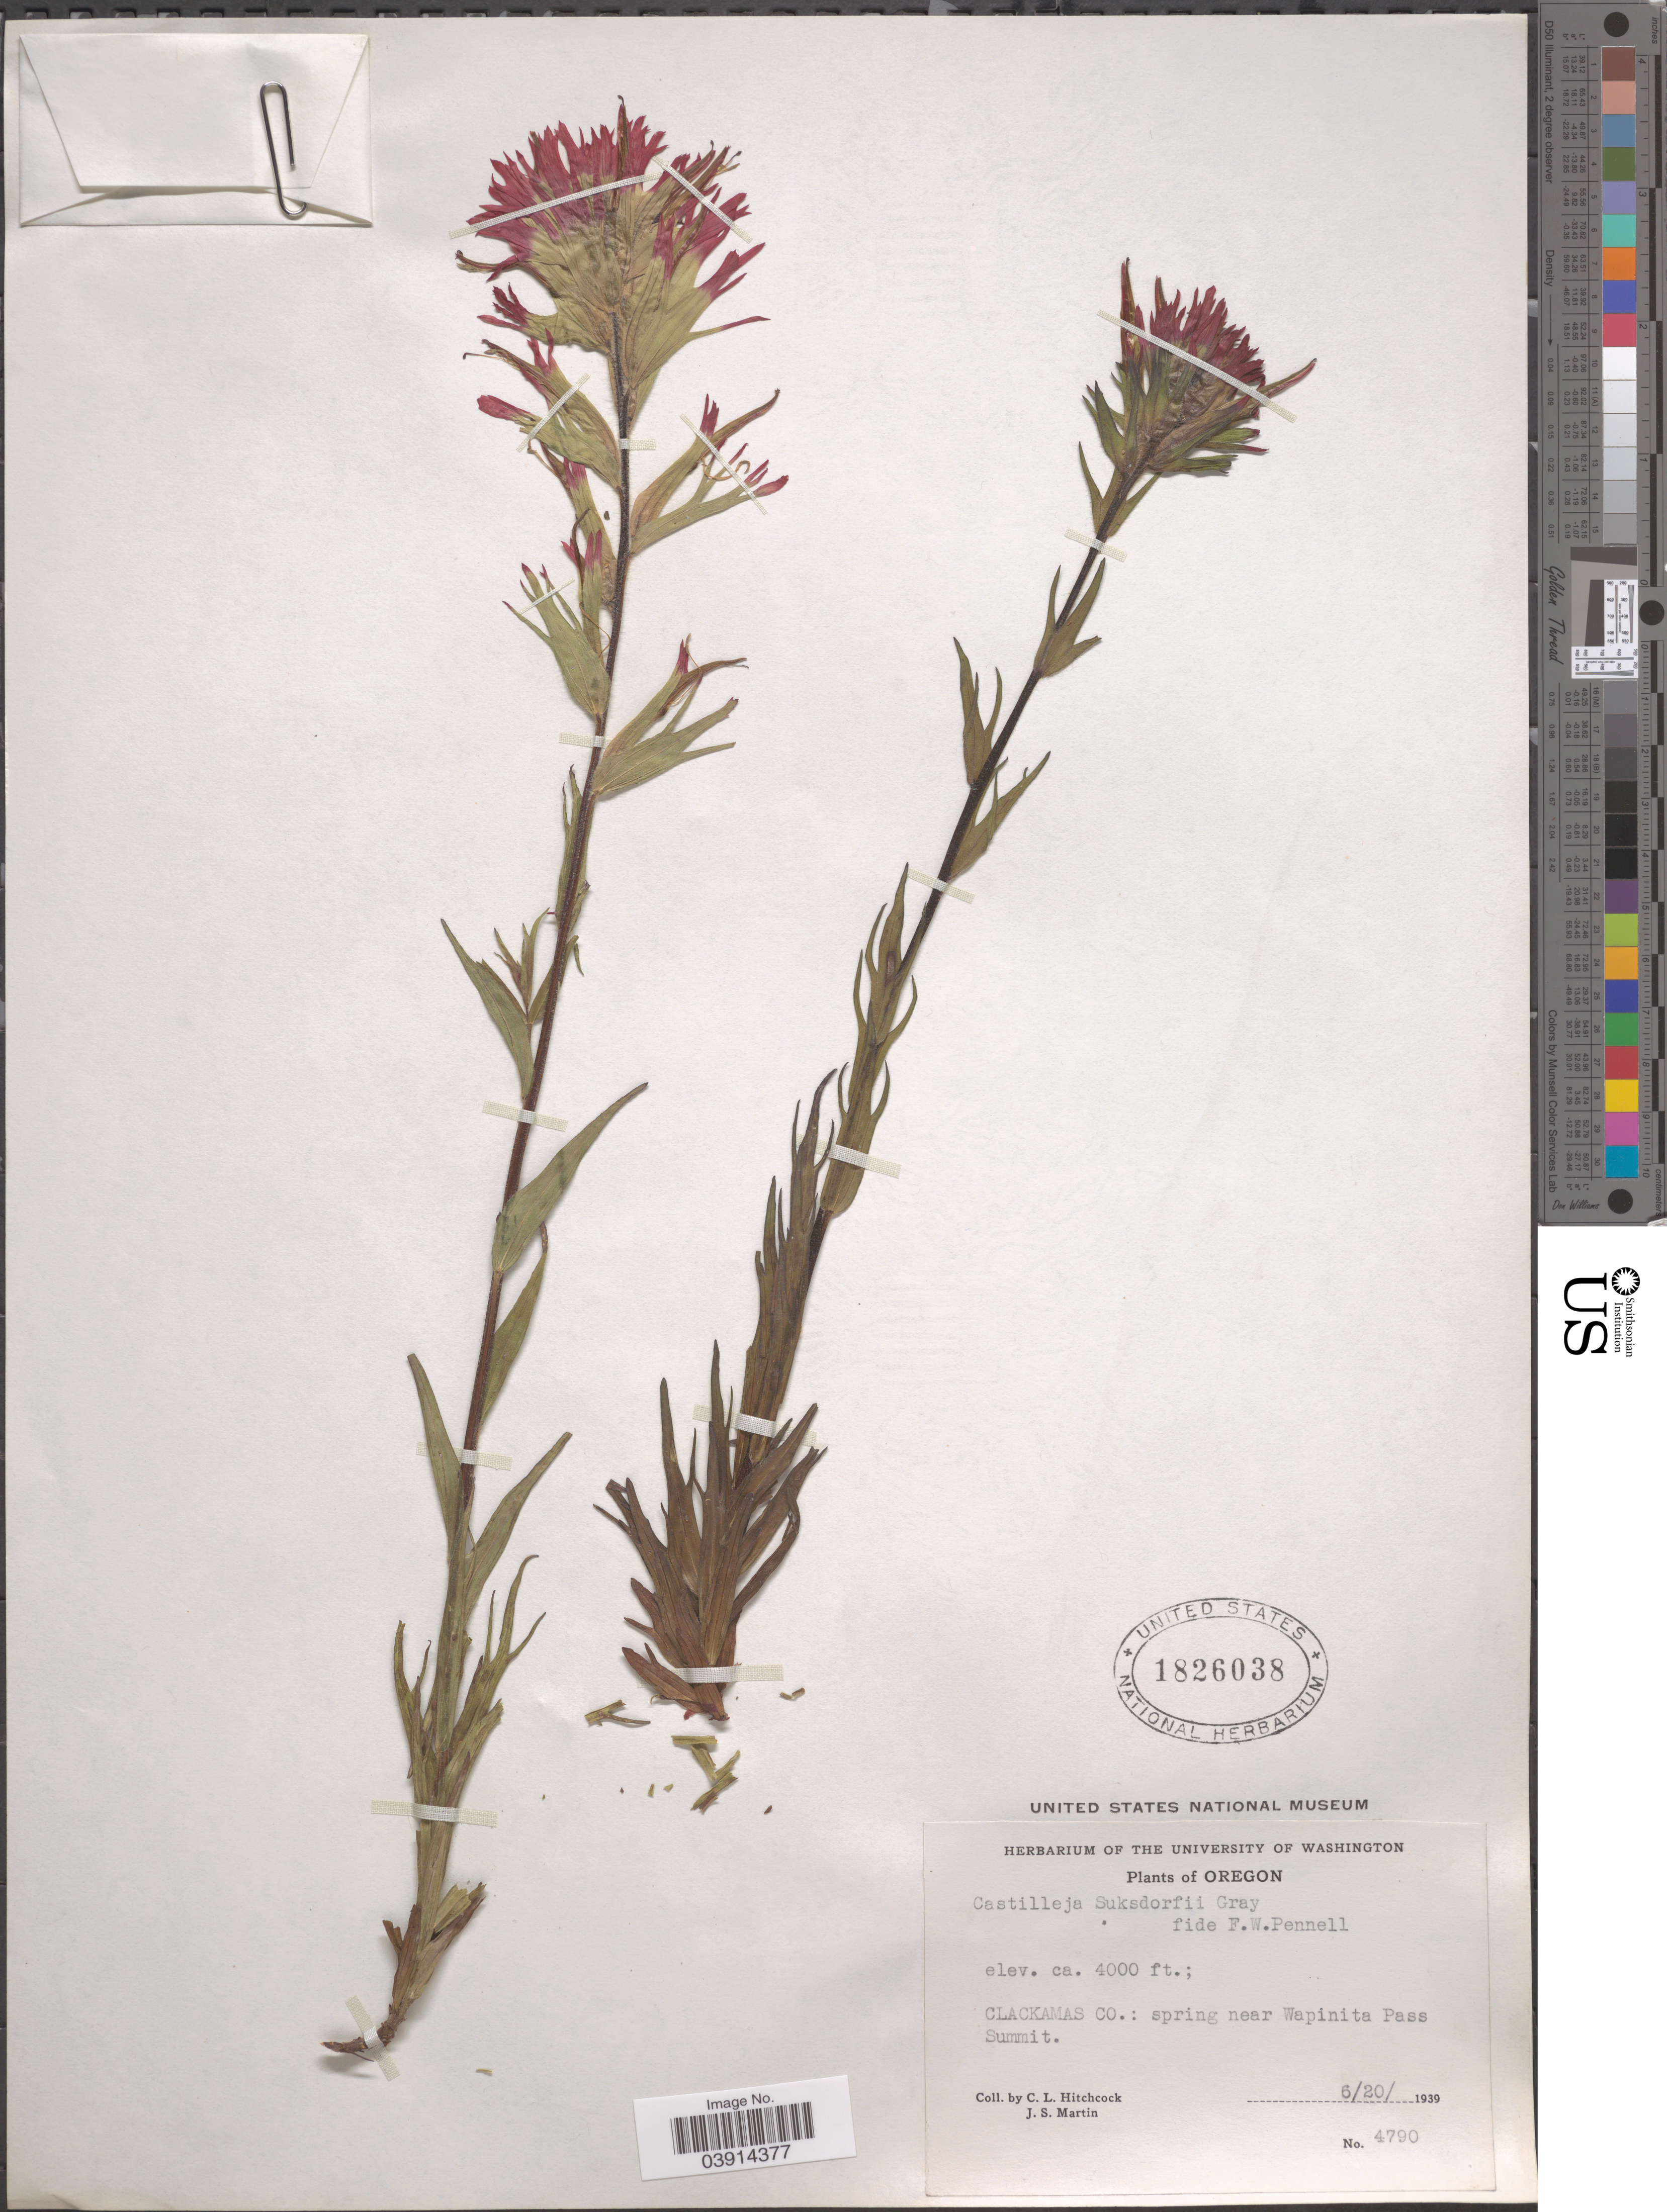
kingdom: Plantae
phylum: Tracheophyta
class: Magnoliopsida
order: Lamiales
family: Orobanchaceae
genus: Castilleja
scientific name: Castilleja suksdorfii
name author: A. Gray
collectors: C. L. Hitchcock & J. S. Martin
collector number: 4790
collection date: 1939-06-20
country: United States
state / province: Oregon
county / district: Clackamas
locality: Clackamas Co.: spring near Wapinita Pass Summit.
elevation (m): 1219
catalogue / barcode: US 1826038